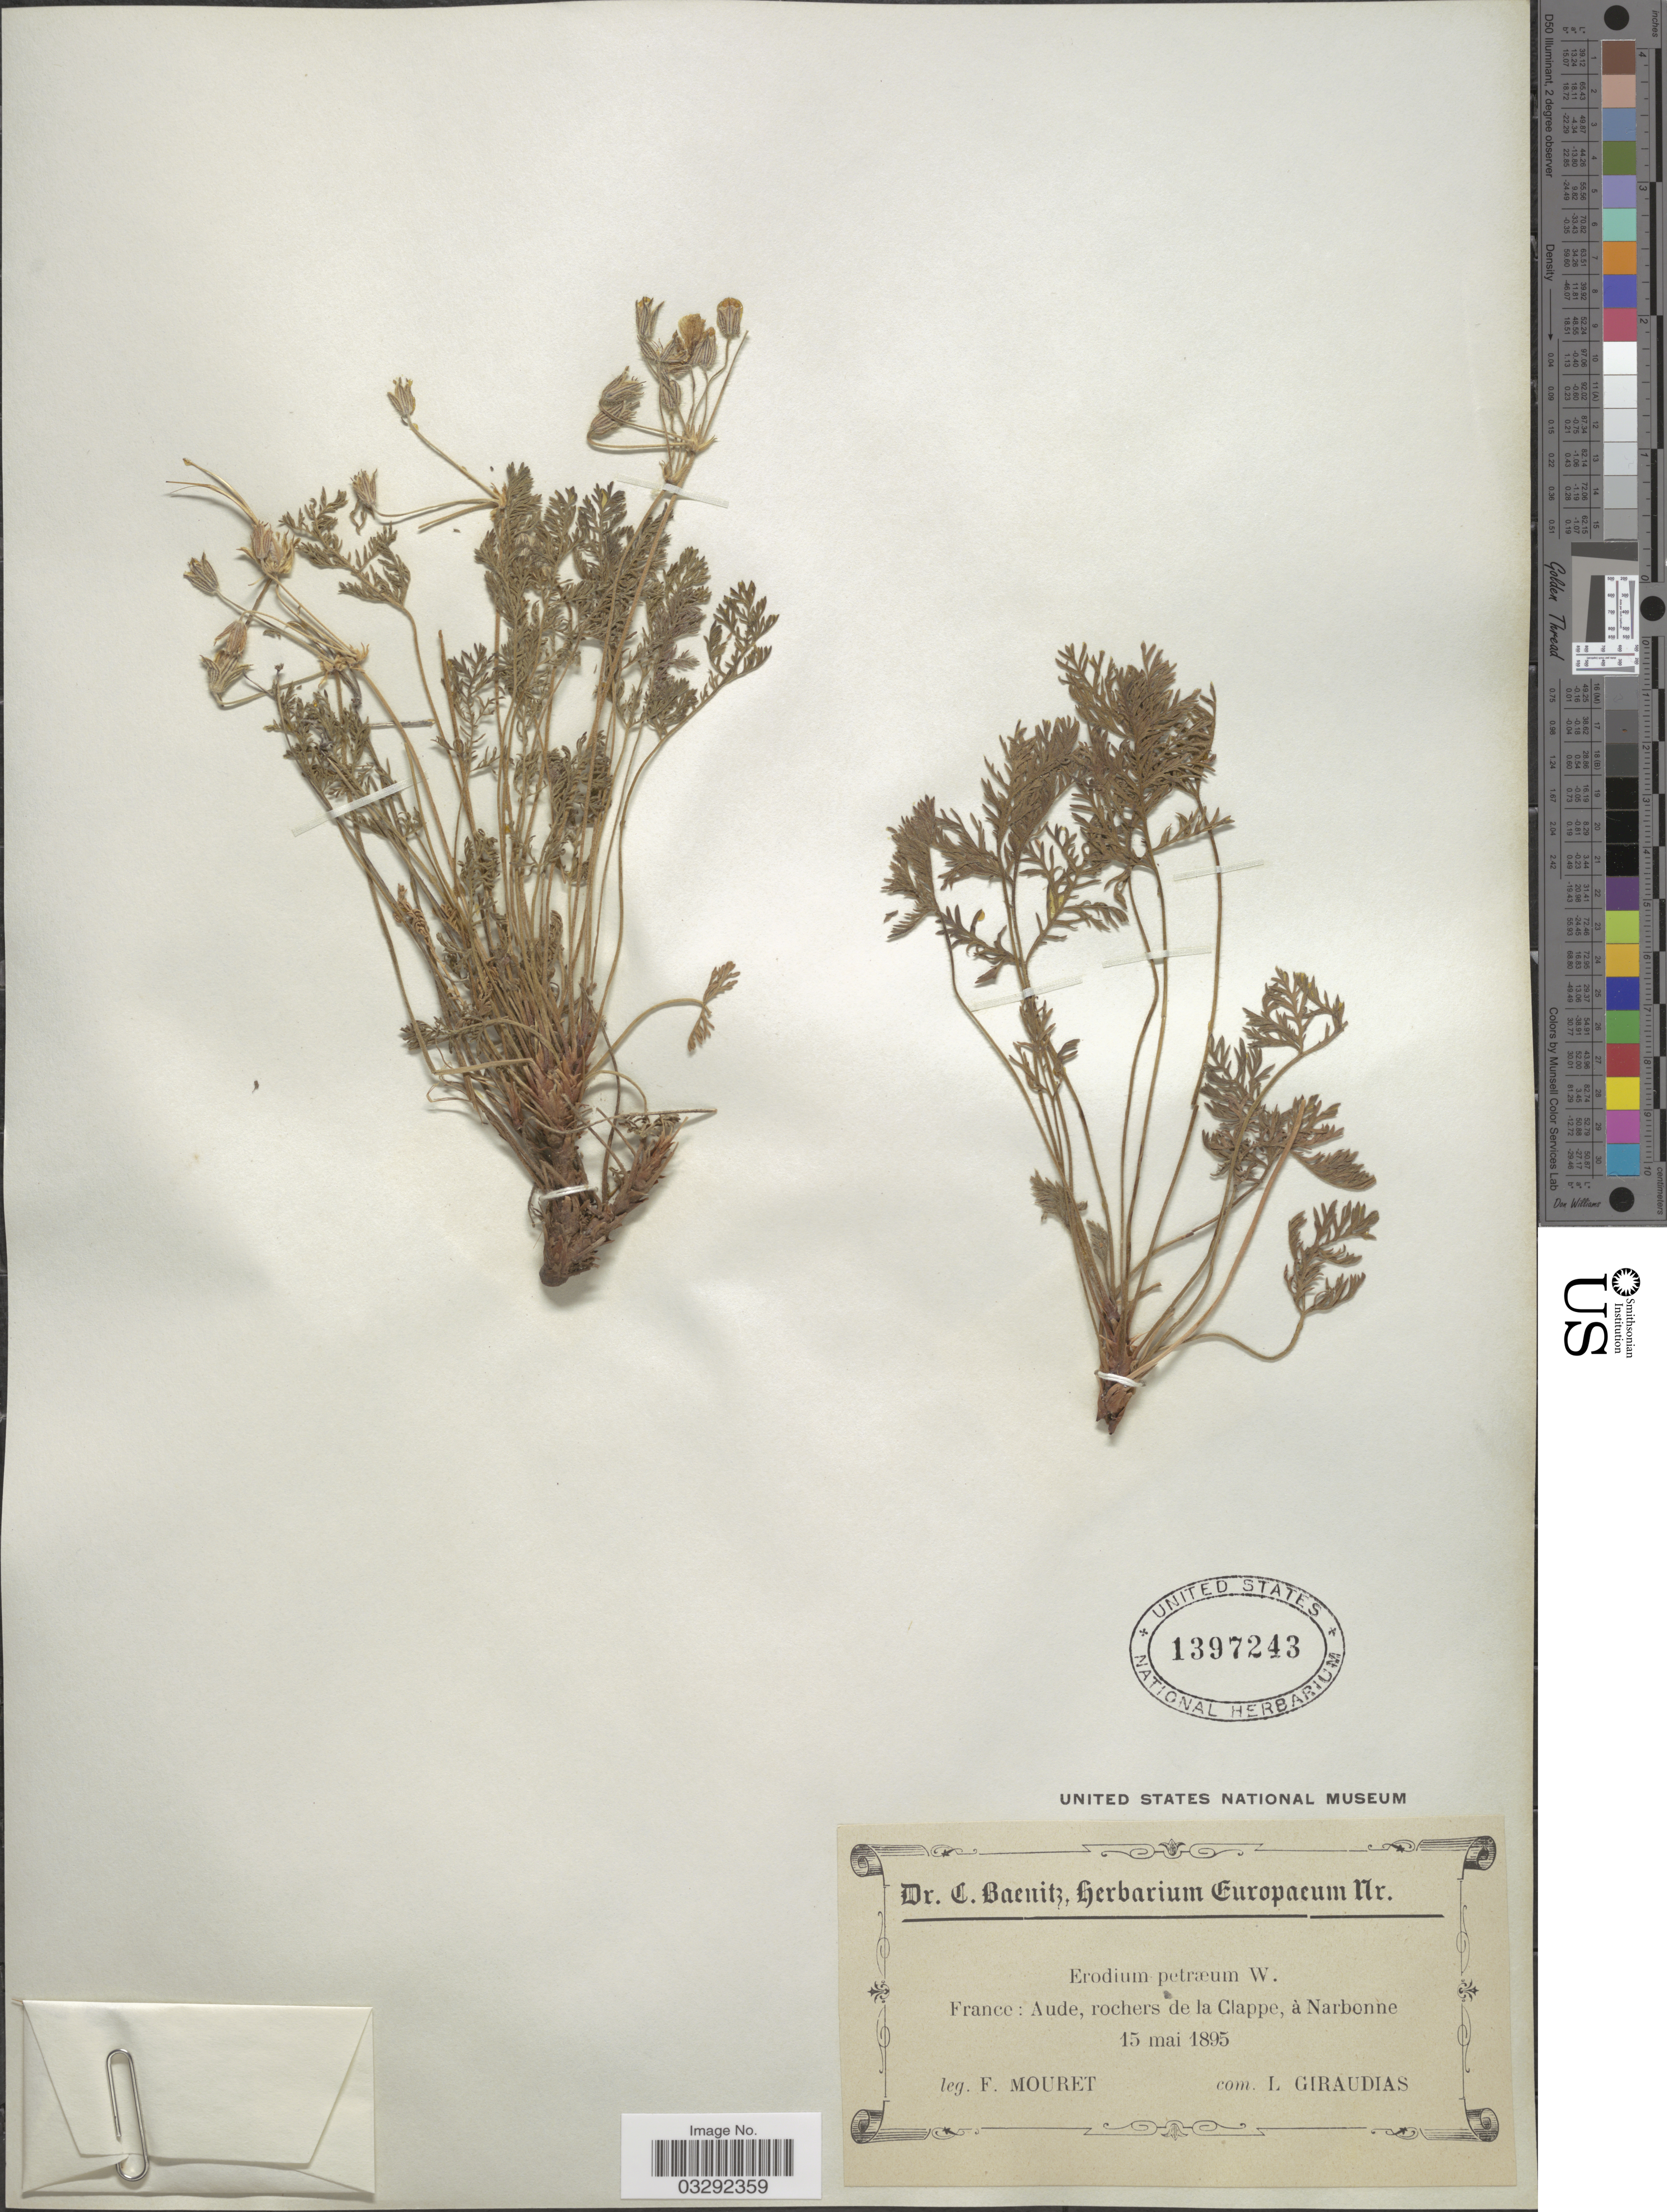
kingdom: Plantae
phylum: Tracheophyta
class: Magnoliopsida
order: Geraniales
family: Geraniaceae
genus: Erodium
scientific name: Erodium petraeum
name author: (Gouan) Willd.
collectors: F. Mouret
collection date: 1895-05-15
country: France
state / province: Occitanie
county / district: Aude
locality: Aude, rochers de la Clappe, à Narbonne.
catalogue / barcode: US 1397243